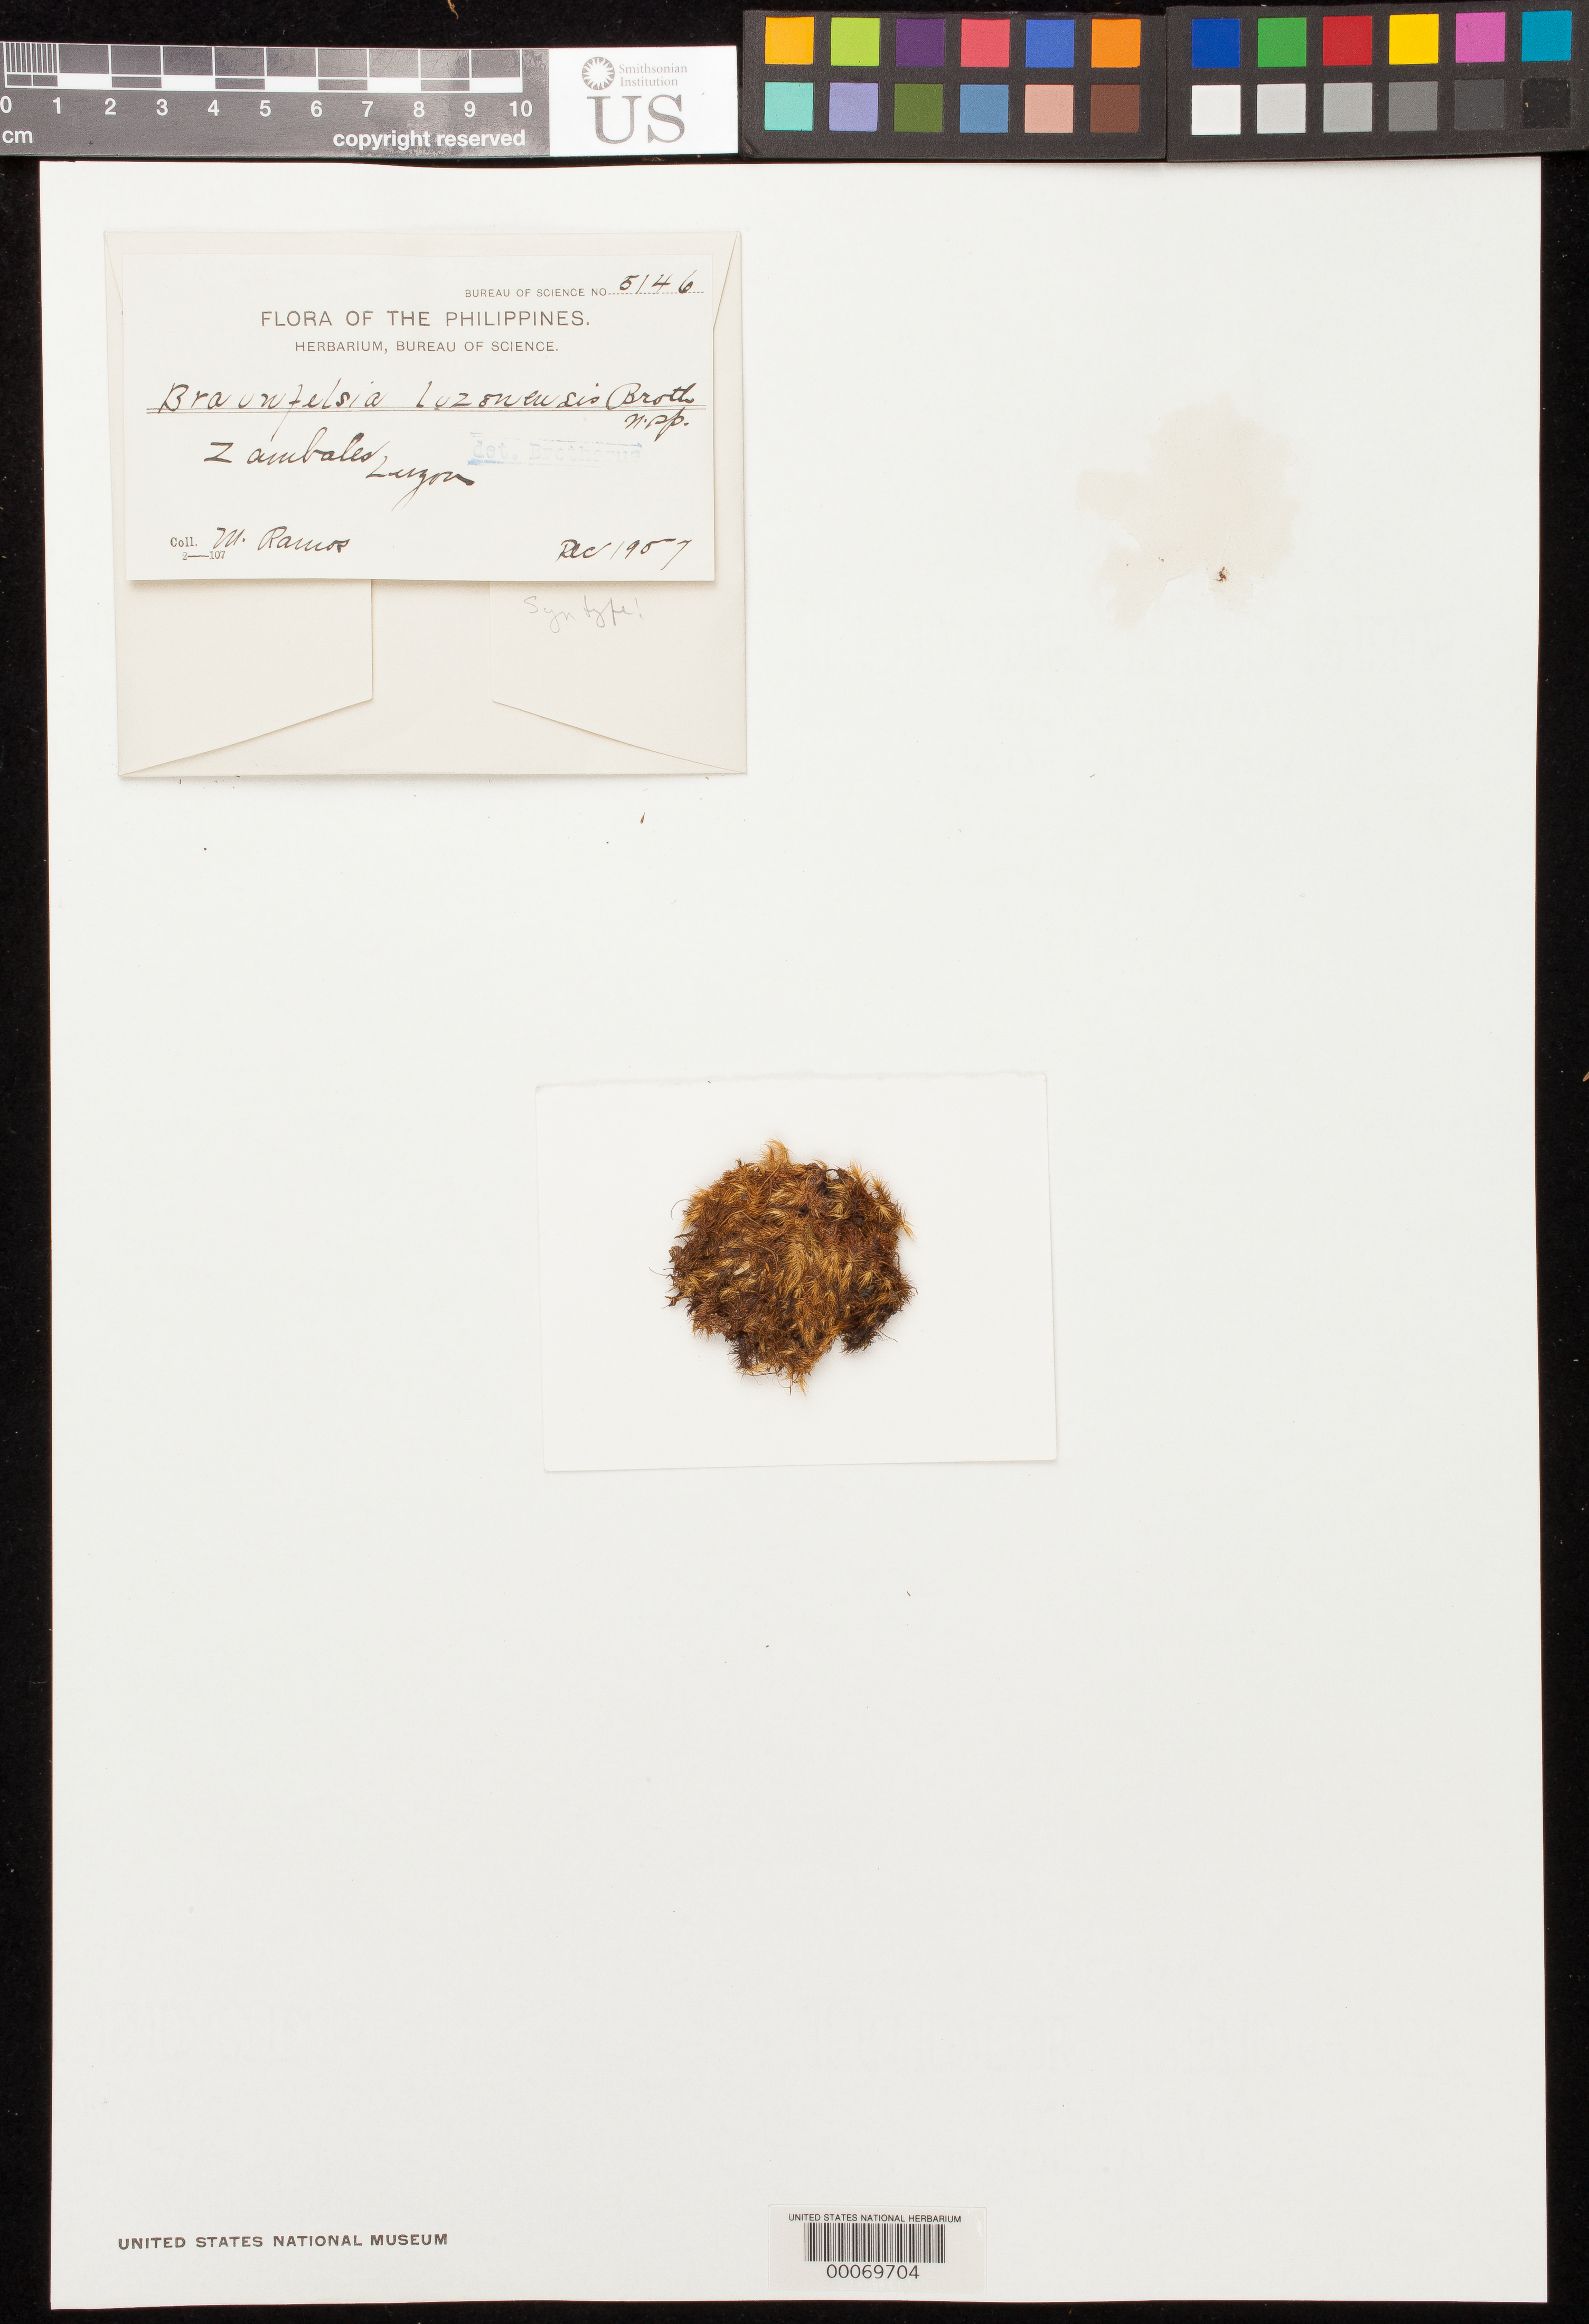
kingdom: Plantae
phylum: Bryophyta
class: Bryopsida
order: Dicranales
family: Dicranaceae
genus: Braunfelsia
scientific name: Braunfelsia luzonensis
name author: Broth.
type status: Syntype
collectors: M. Ramos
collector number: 5146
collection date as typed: Dec 1907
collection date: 1907-12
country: Philippines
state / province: Central Luzon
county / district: Zambales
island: Luzon